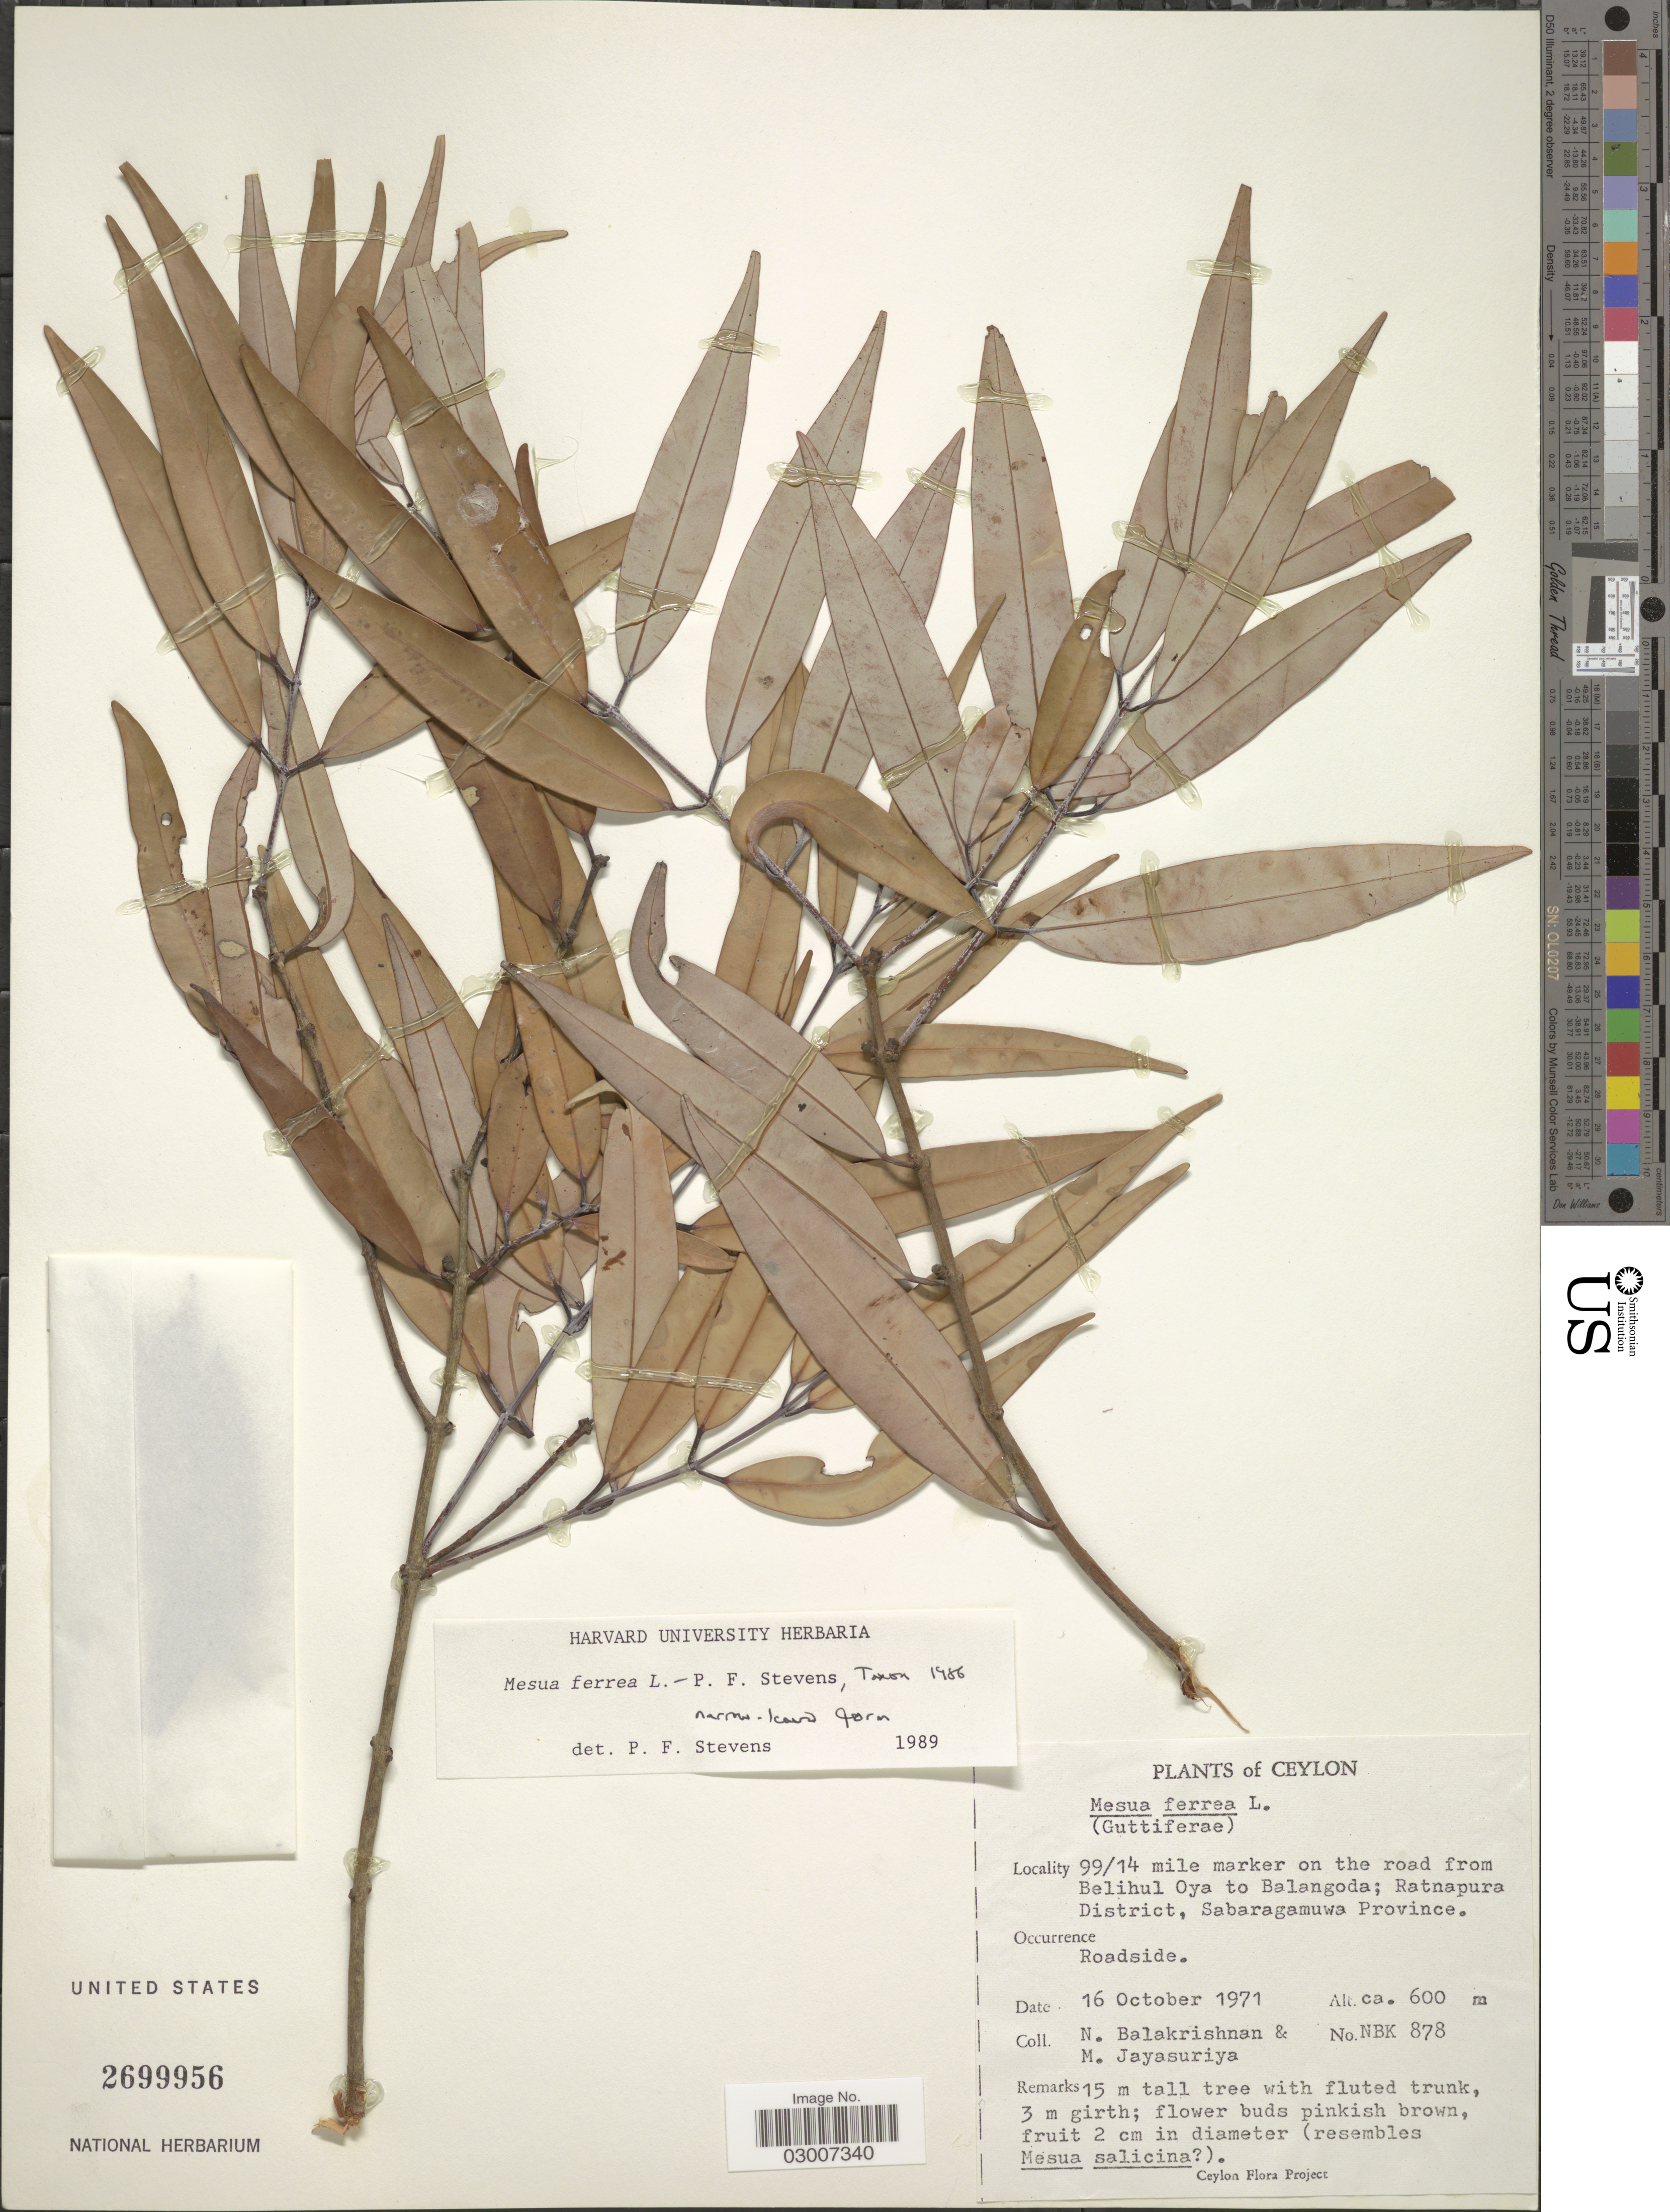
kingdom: Plantae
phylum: Tracheophyta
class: Magnoliopsida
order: Malpighiales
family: Calophyllaceae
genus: Mesua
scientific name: Mesua ferrea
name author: L.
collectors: N. Balakrishnan & M. Jayasuriya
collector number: NBK878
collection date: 1971-10-16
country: Sri Lanka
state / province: Sabaragamuwa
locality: Ceylon. 99/14 mile marker on the road from Belihul Oya to Balangoda; Ratnapura District, Sabaragamuwa Province.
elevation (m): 600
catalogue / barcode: US 2699956